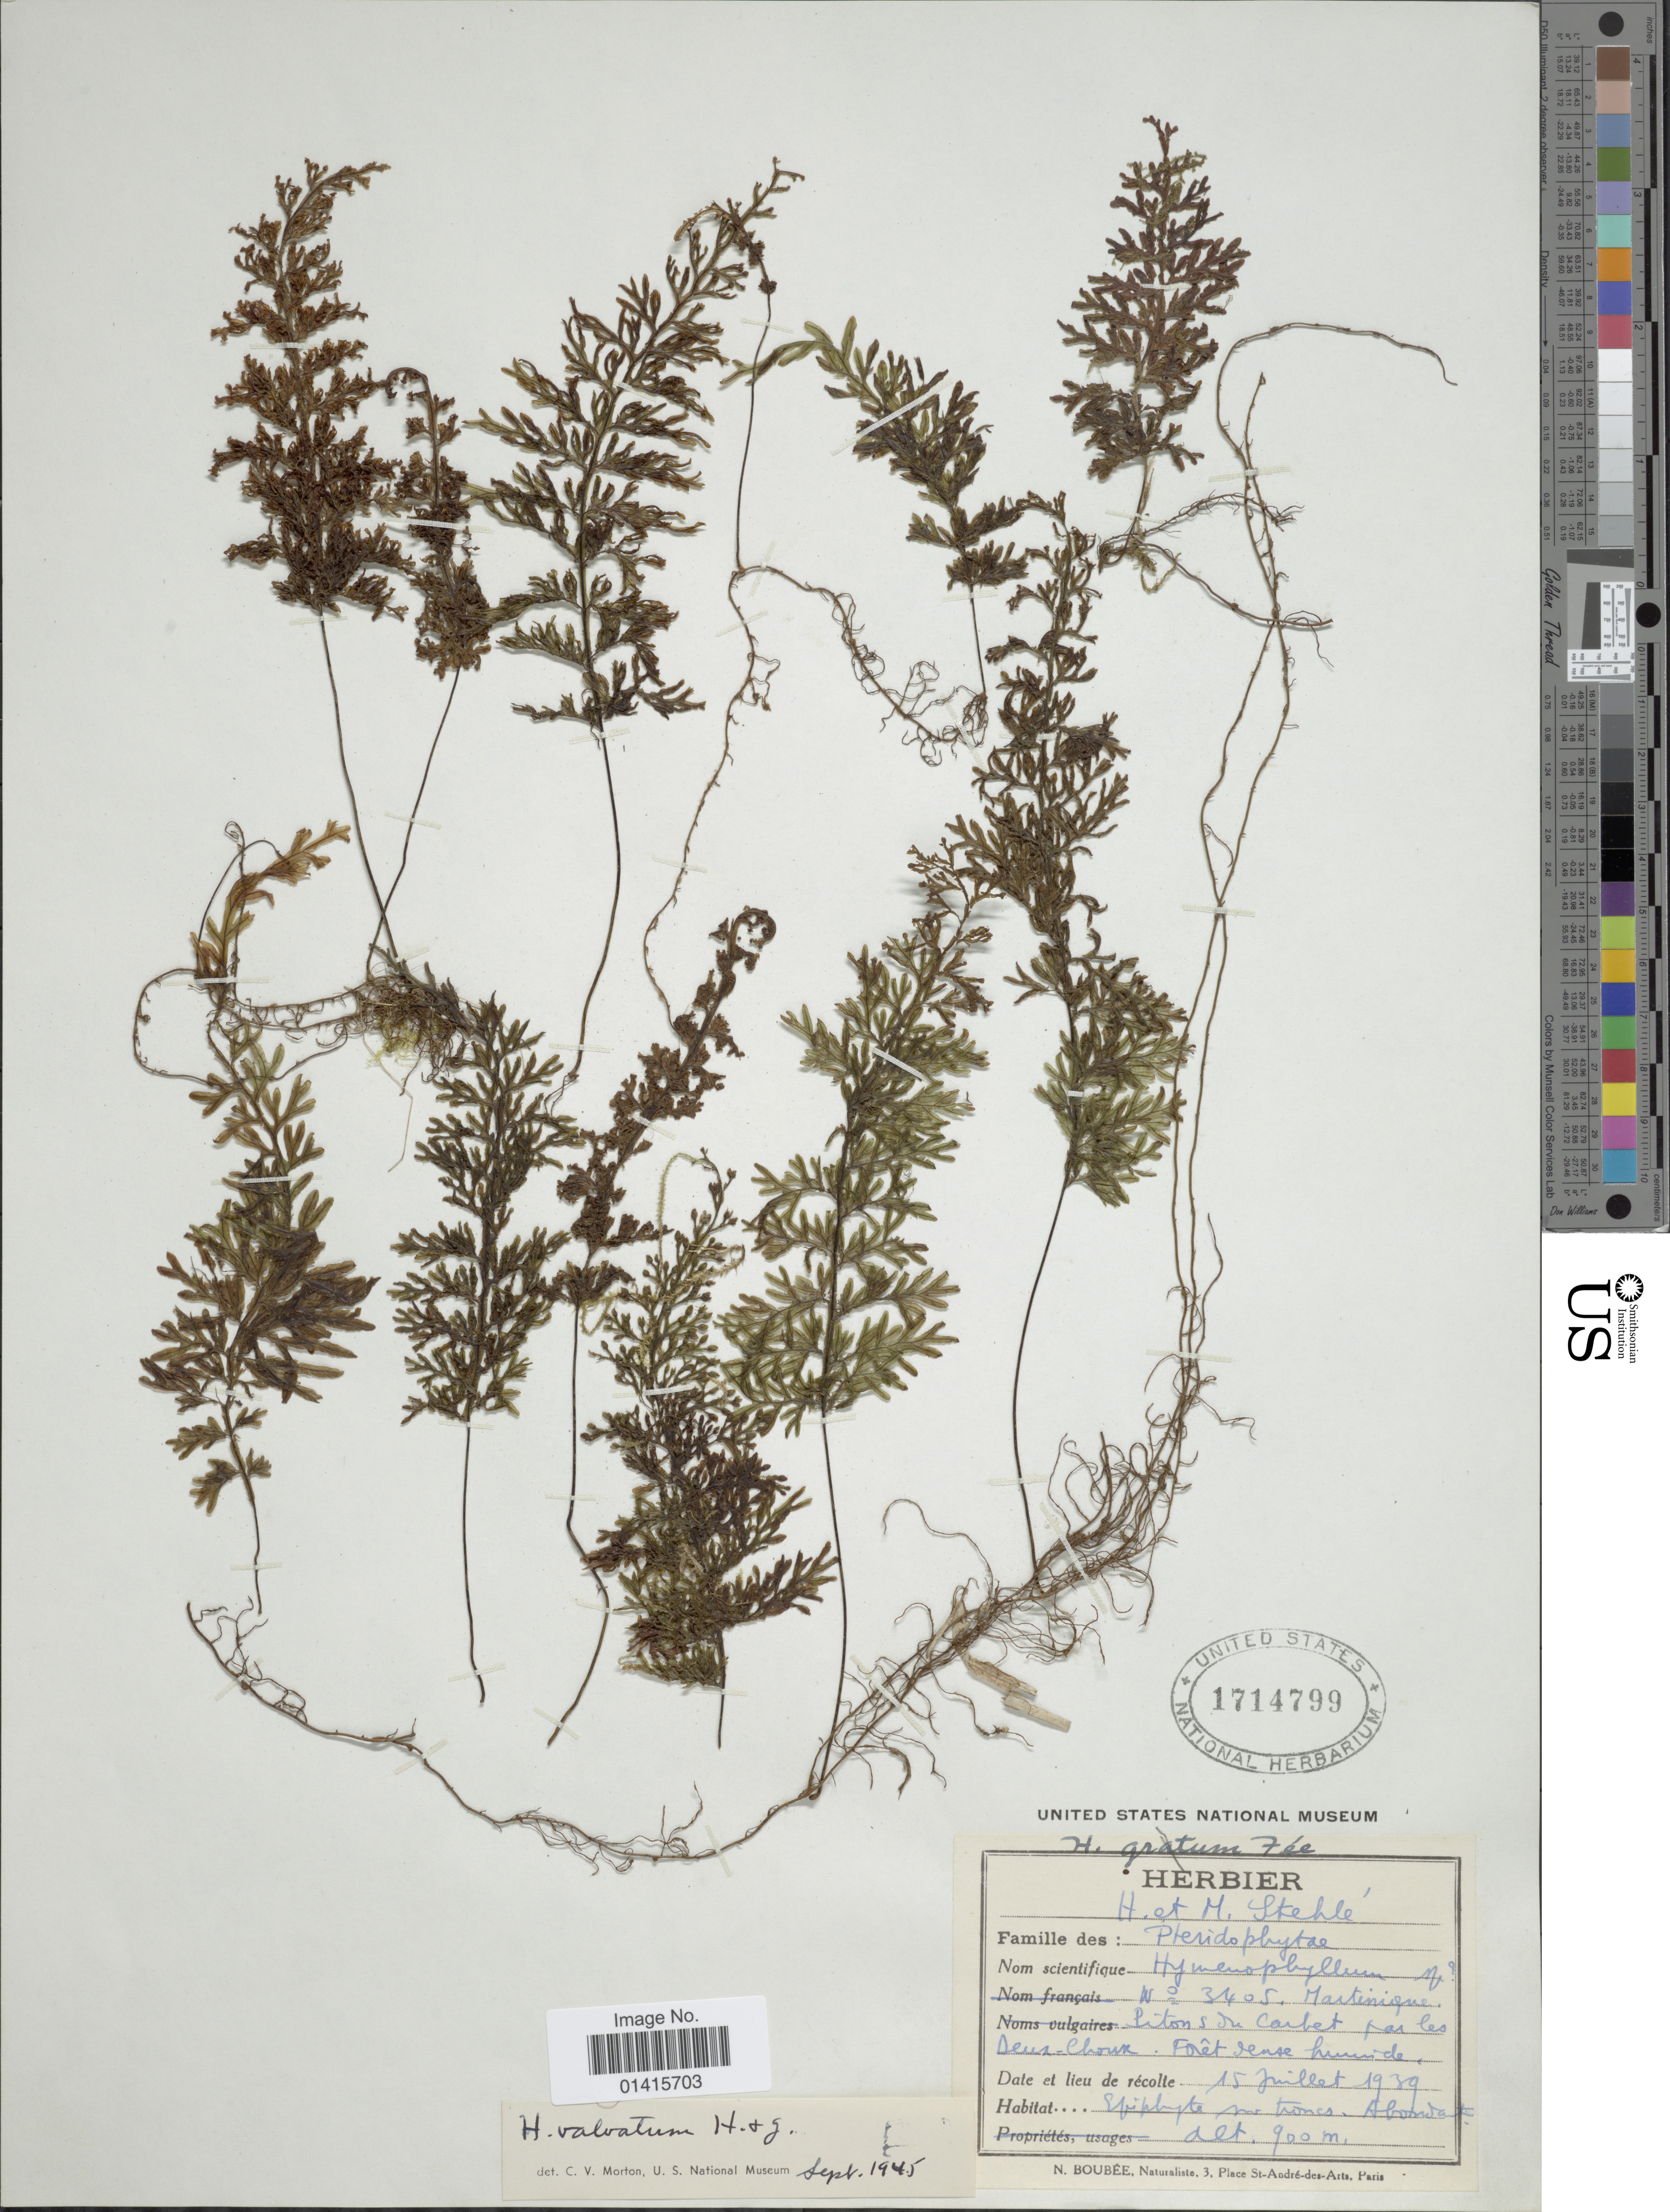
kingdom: Plantae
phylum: Tracheophyta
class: Polypodiopsida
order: Hymenophyllales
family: Hymenophyllaceae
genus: Hymenophyllum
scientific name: Hymenophyllum valvatum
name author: Hook. & Grev.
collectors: H. Stehlé & M. Stehlé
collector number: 3405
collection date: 1939-07-15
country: Martinique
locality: Martinique, Pitons de Carbet par les Deux-Choux, foret dense humide.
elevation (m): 900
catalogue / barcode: US 1714799